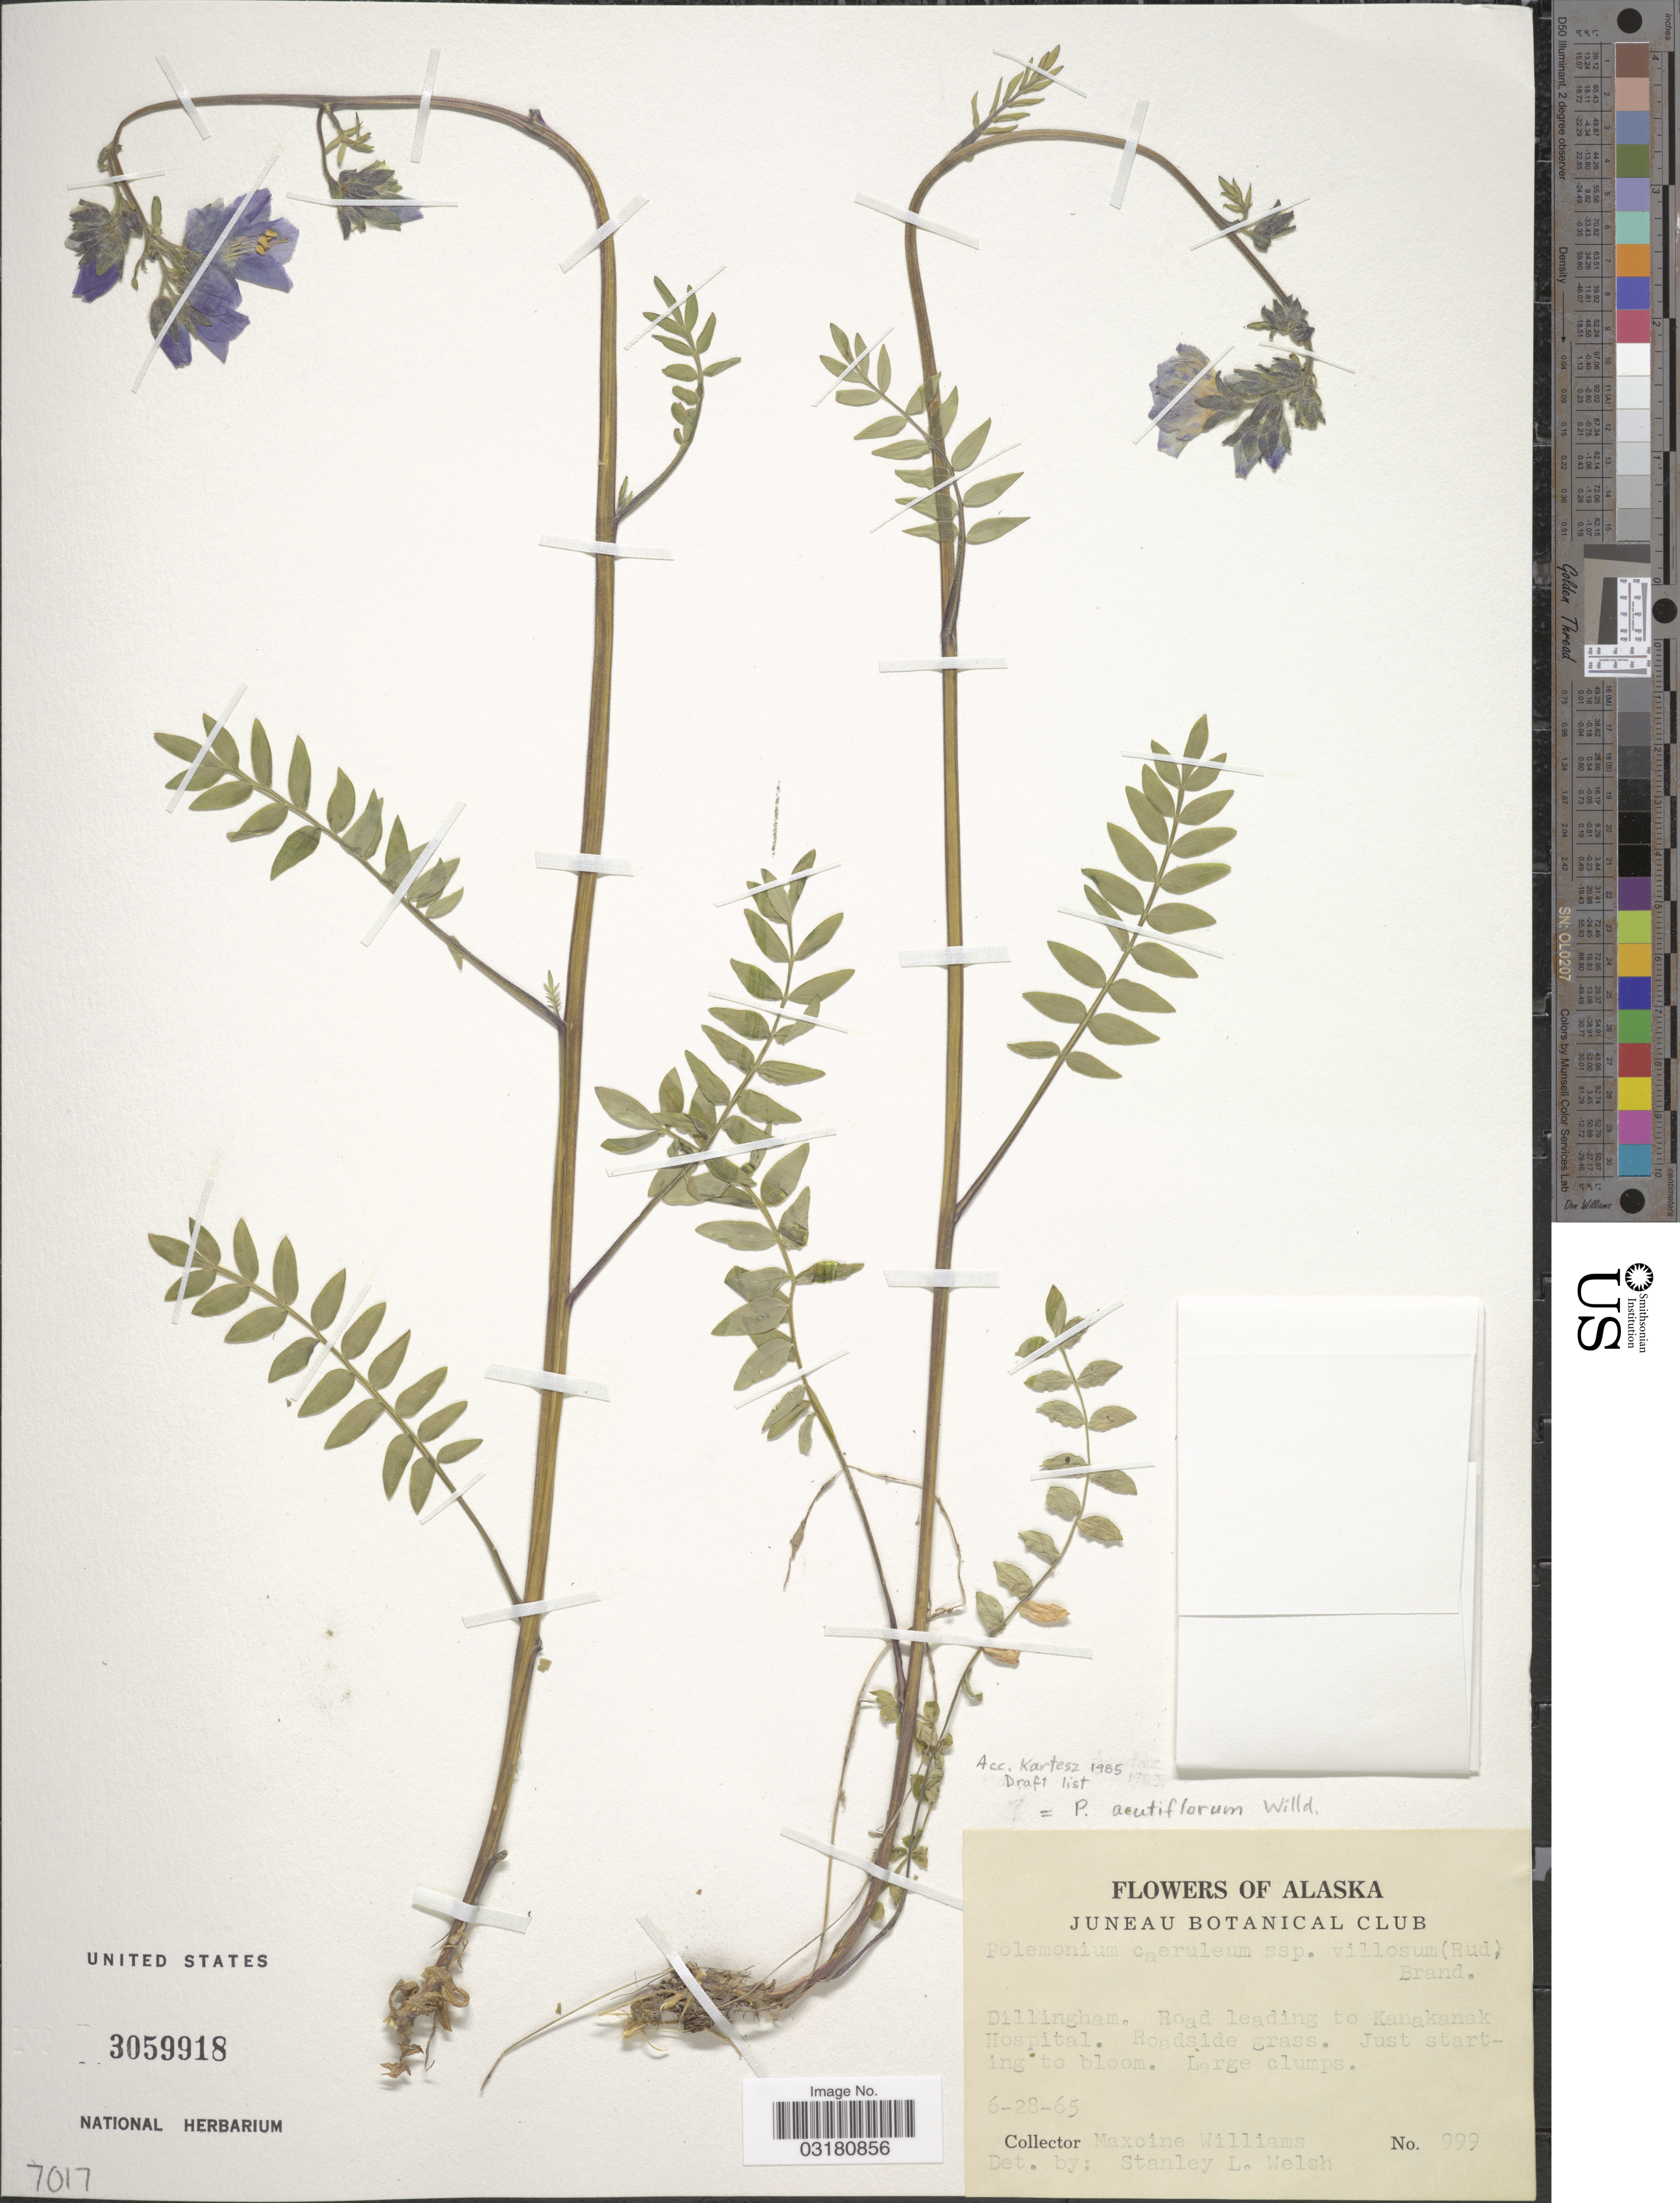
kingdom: Plantae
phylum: Tracheophyta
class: Magnoliopsida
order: Ericales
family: Polemoniaceae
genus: Polemonium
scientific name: Polemonium caeruleum subsp. villosum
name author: (Rudolph ex Georgi) Brand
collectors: M. Williams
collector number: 999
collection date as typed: Transcribed d/m/y: 28/6/65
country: United States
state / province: Alaska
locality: Dillingham. Road leading to Kanakanak Hospital.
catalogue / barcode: US 3059918